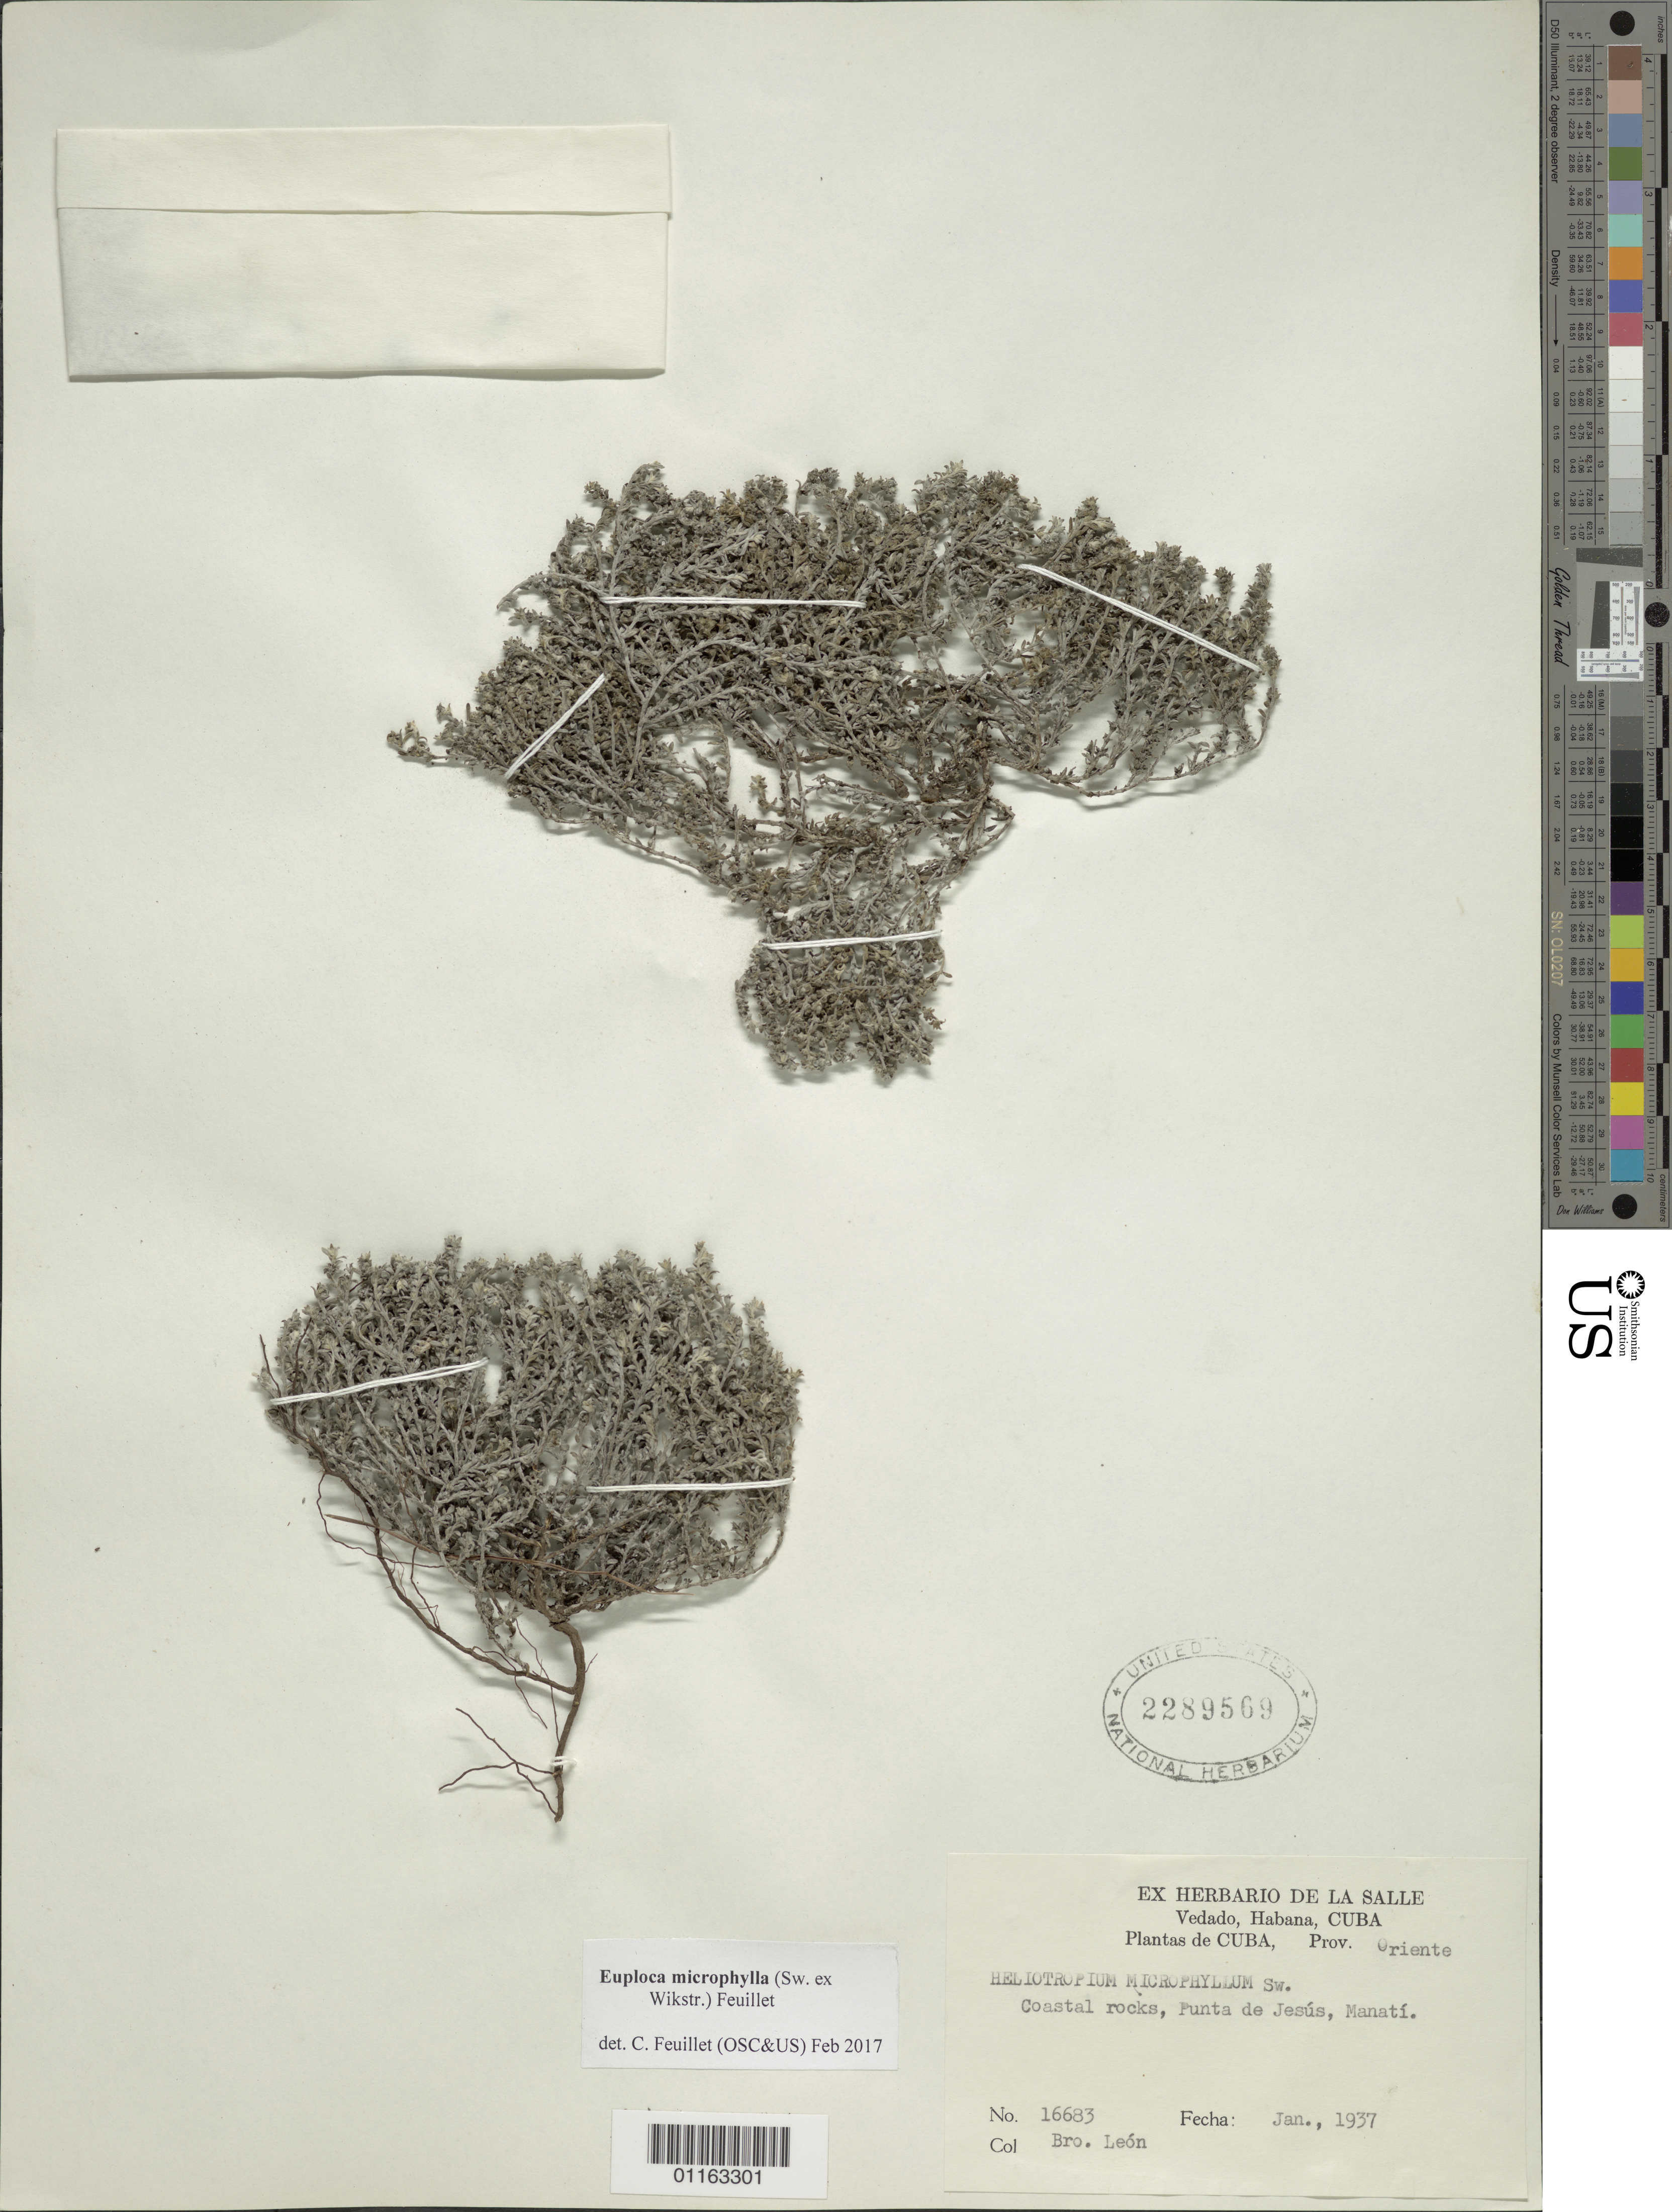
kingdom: Plantae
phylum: Tracheophyta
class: Magnoliopsida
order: Boraginales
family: Heliotropiaceae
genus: Euploca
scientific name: Euploca microphylla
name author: (Sw. & Wikstr.) Feuillet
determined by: Feuillet, C.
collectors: Bro. León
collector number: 16683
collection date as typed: Jan 1937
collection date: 1937-01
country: Cuba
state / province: Matanzas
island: Cuba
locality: Punta de Jesús, Manati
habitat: Coastal rocks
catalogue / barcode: US 2289569